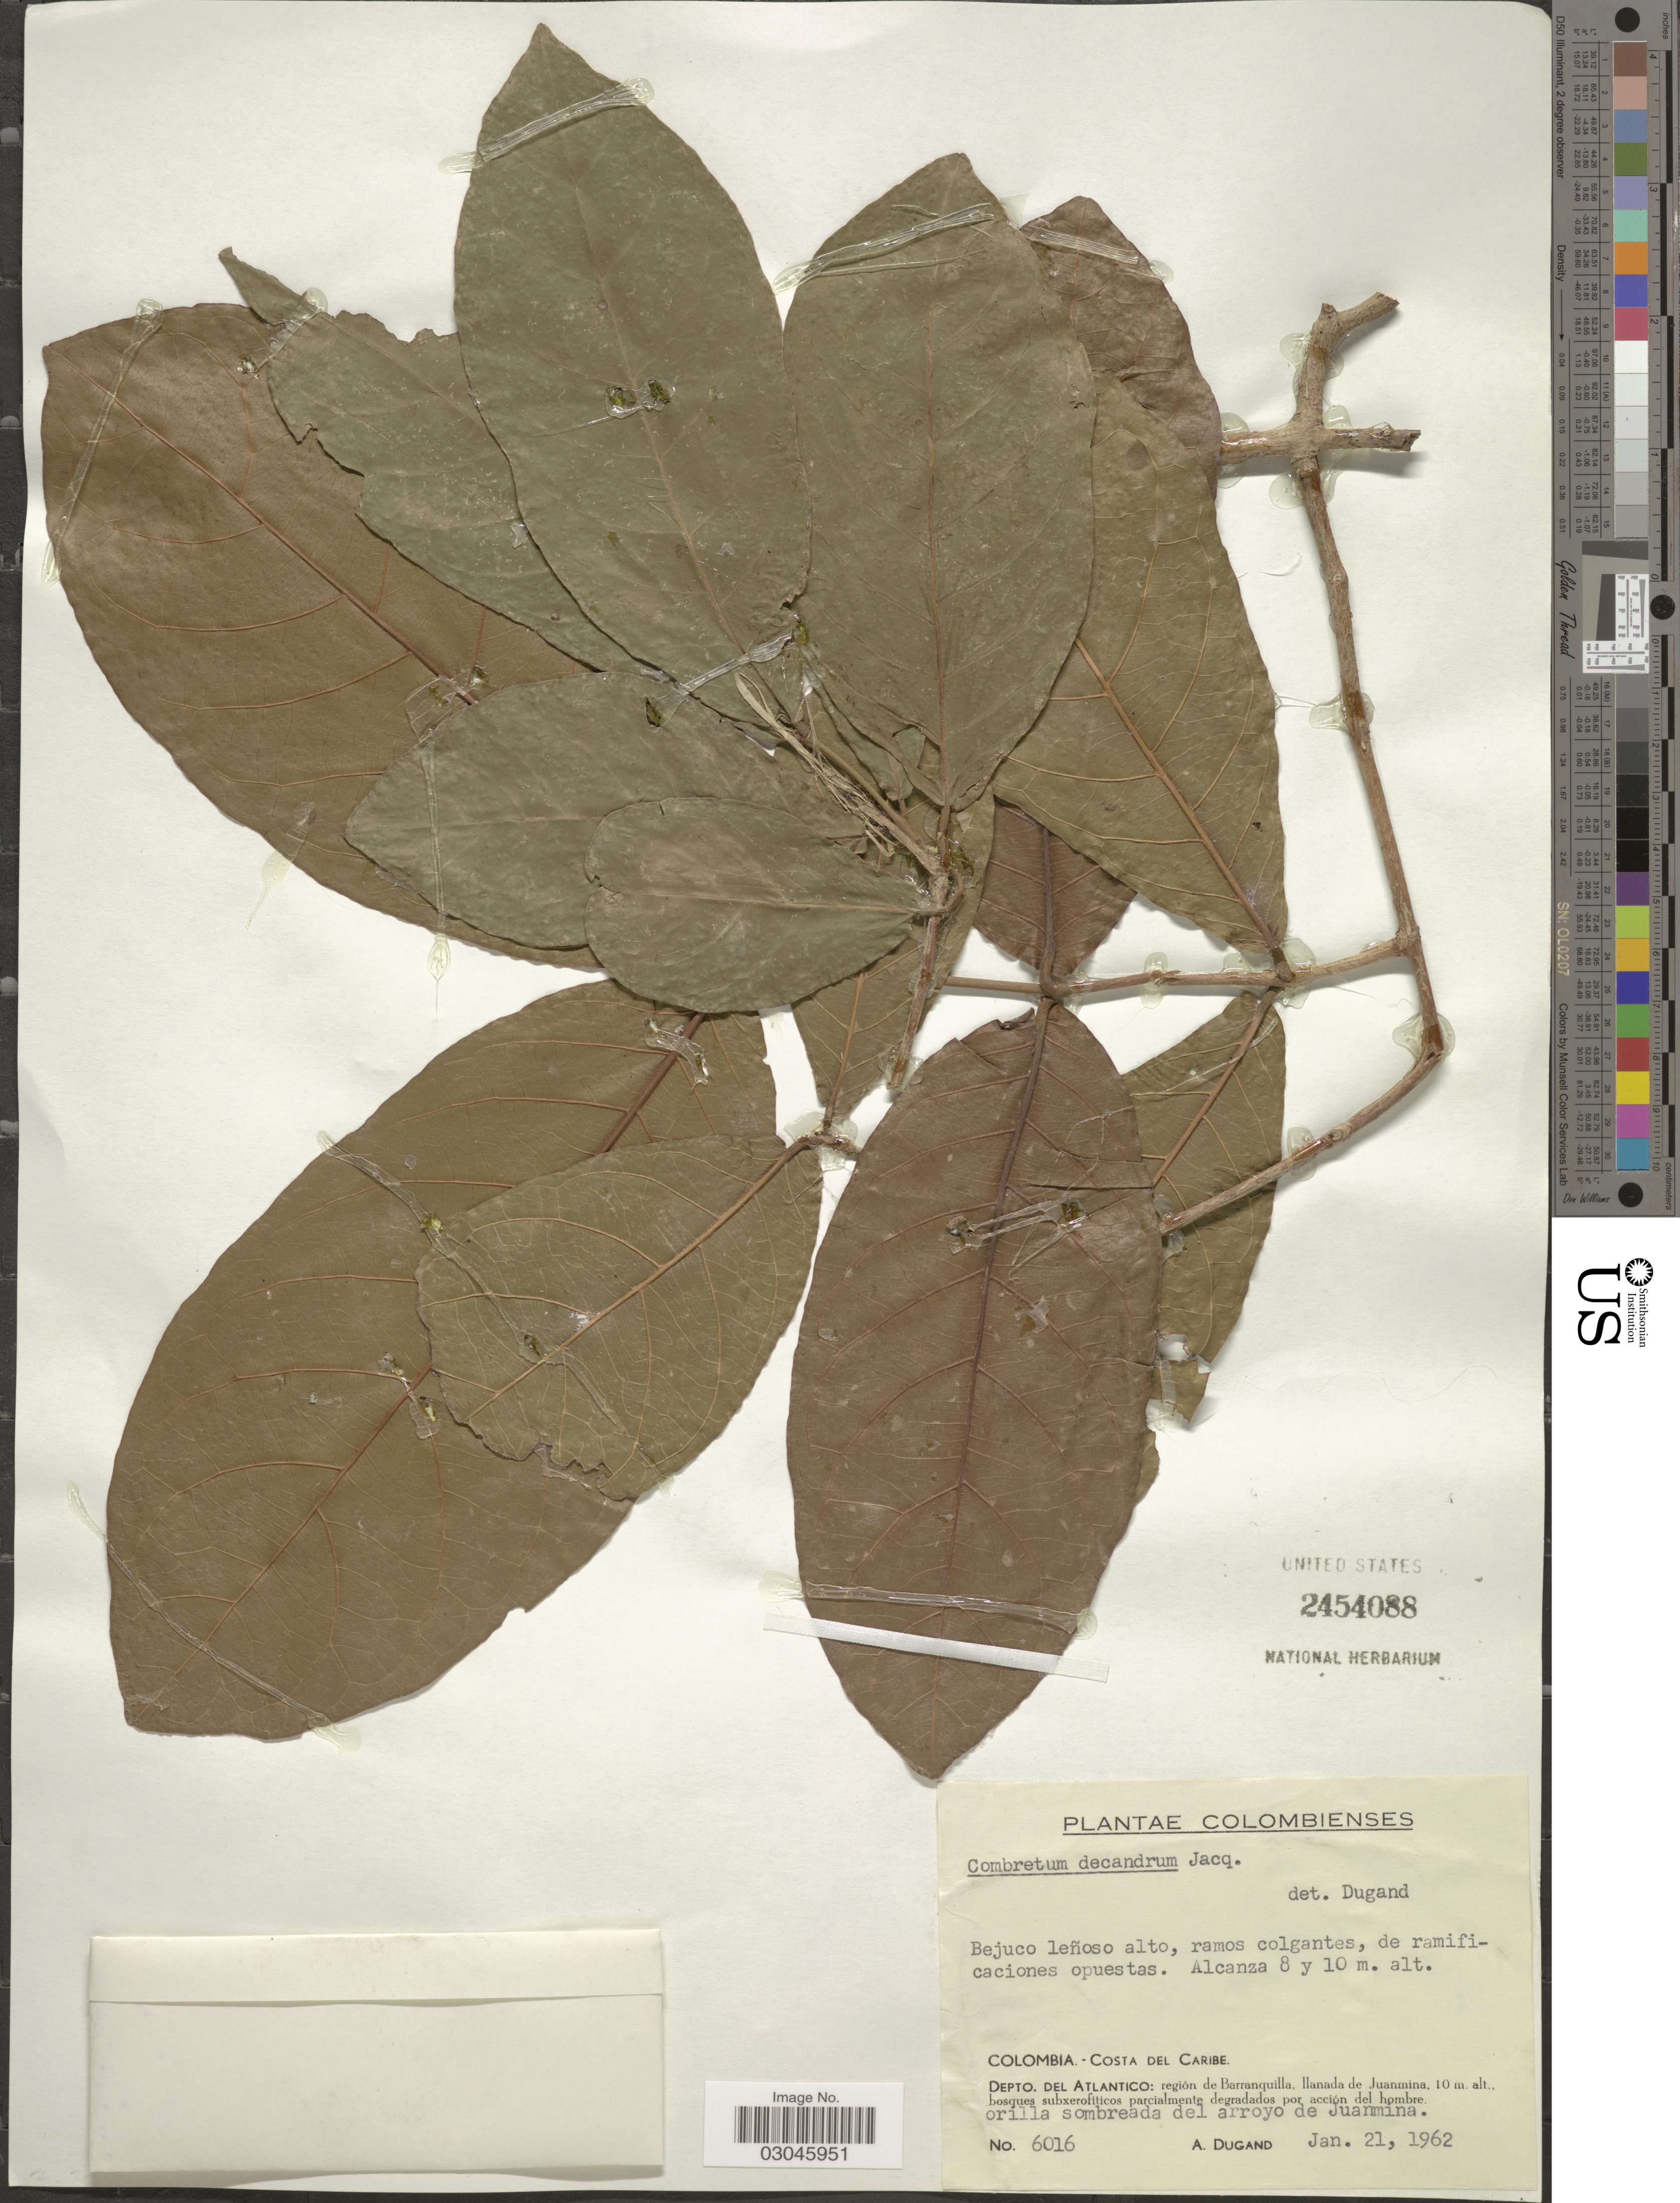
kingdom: Plantae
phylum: Tracheophyta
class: Magnoliopsida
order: Myrtales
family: Combretaceae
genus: Combretum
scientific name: Combretum decandrum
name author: Jacq.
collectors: A. Dugand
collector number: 6016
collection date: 1962-01-21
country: Colombia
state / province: Atlántico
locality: Costa del Caribe. Depto. del Atlantico: région de Barranquilla, llanada de Juanmina. Arroyo de Juanmina. Alcanza [unsure placement].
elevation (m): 8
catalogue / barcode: US 2454088